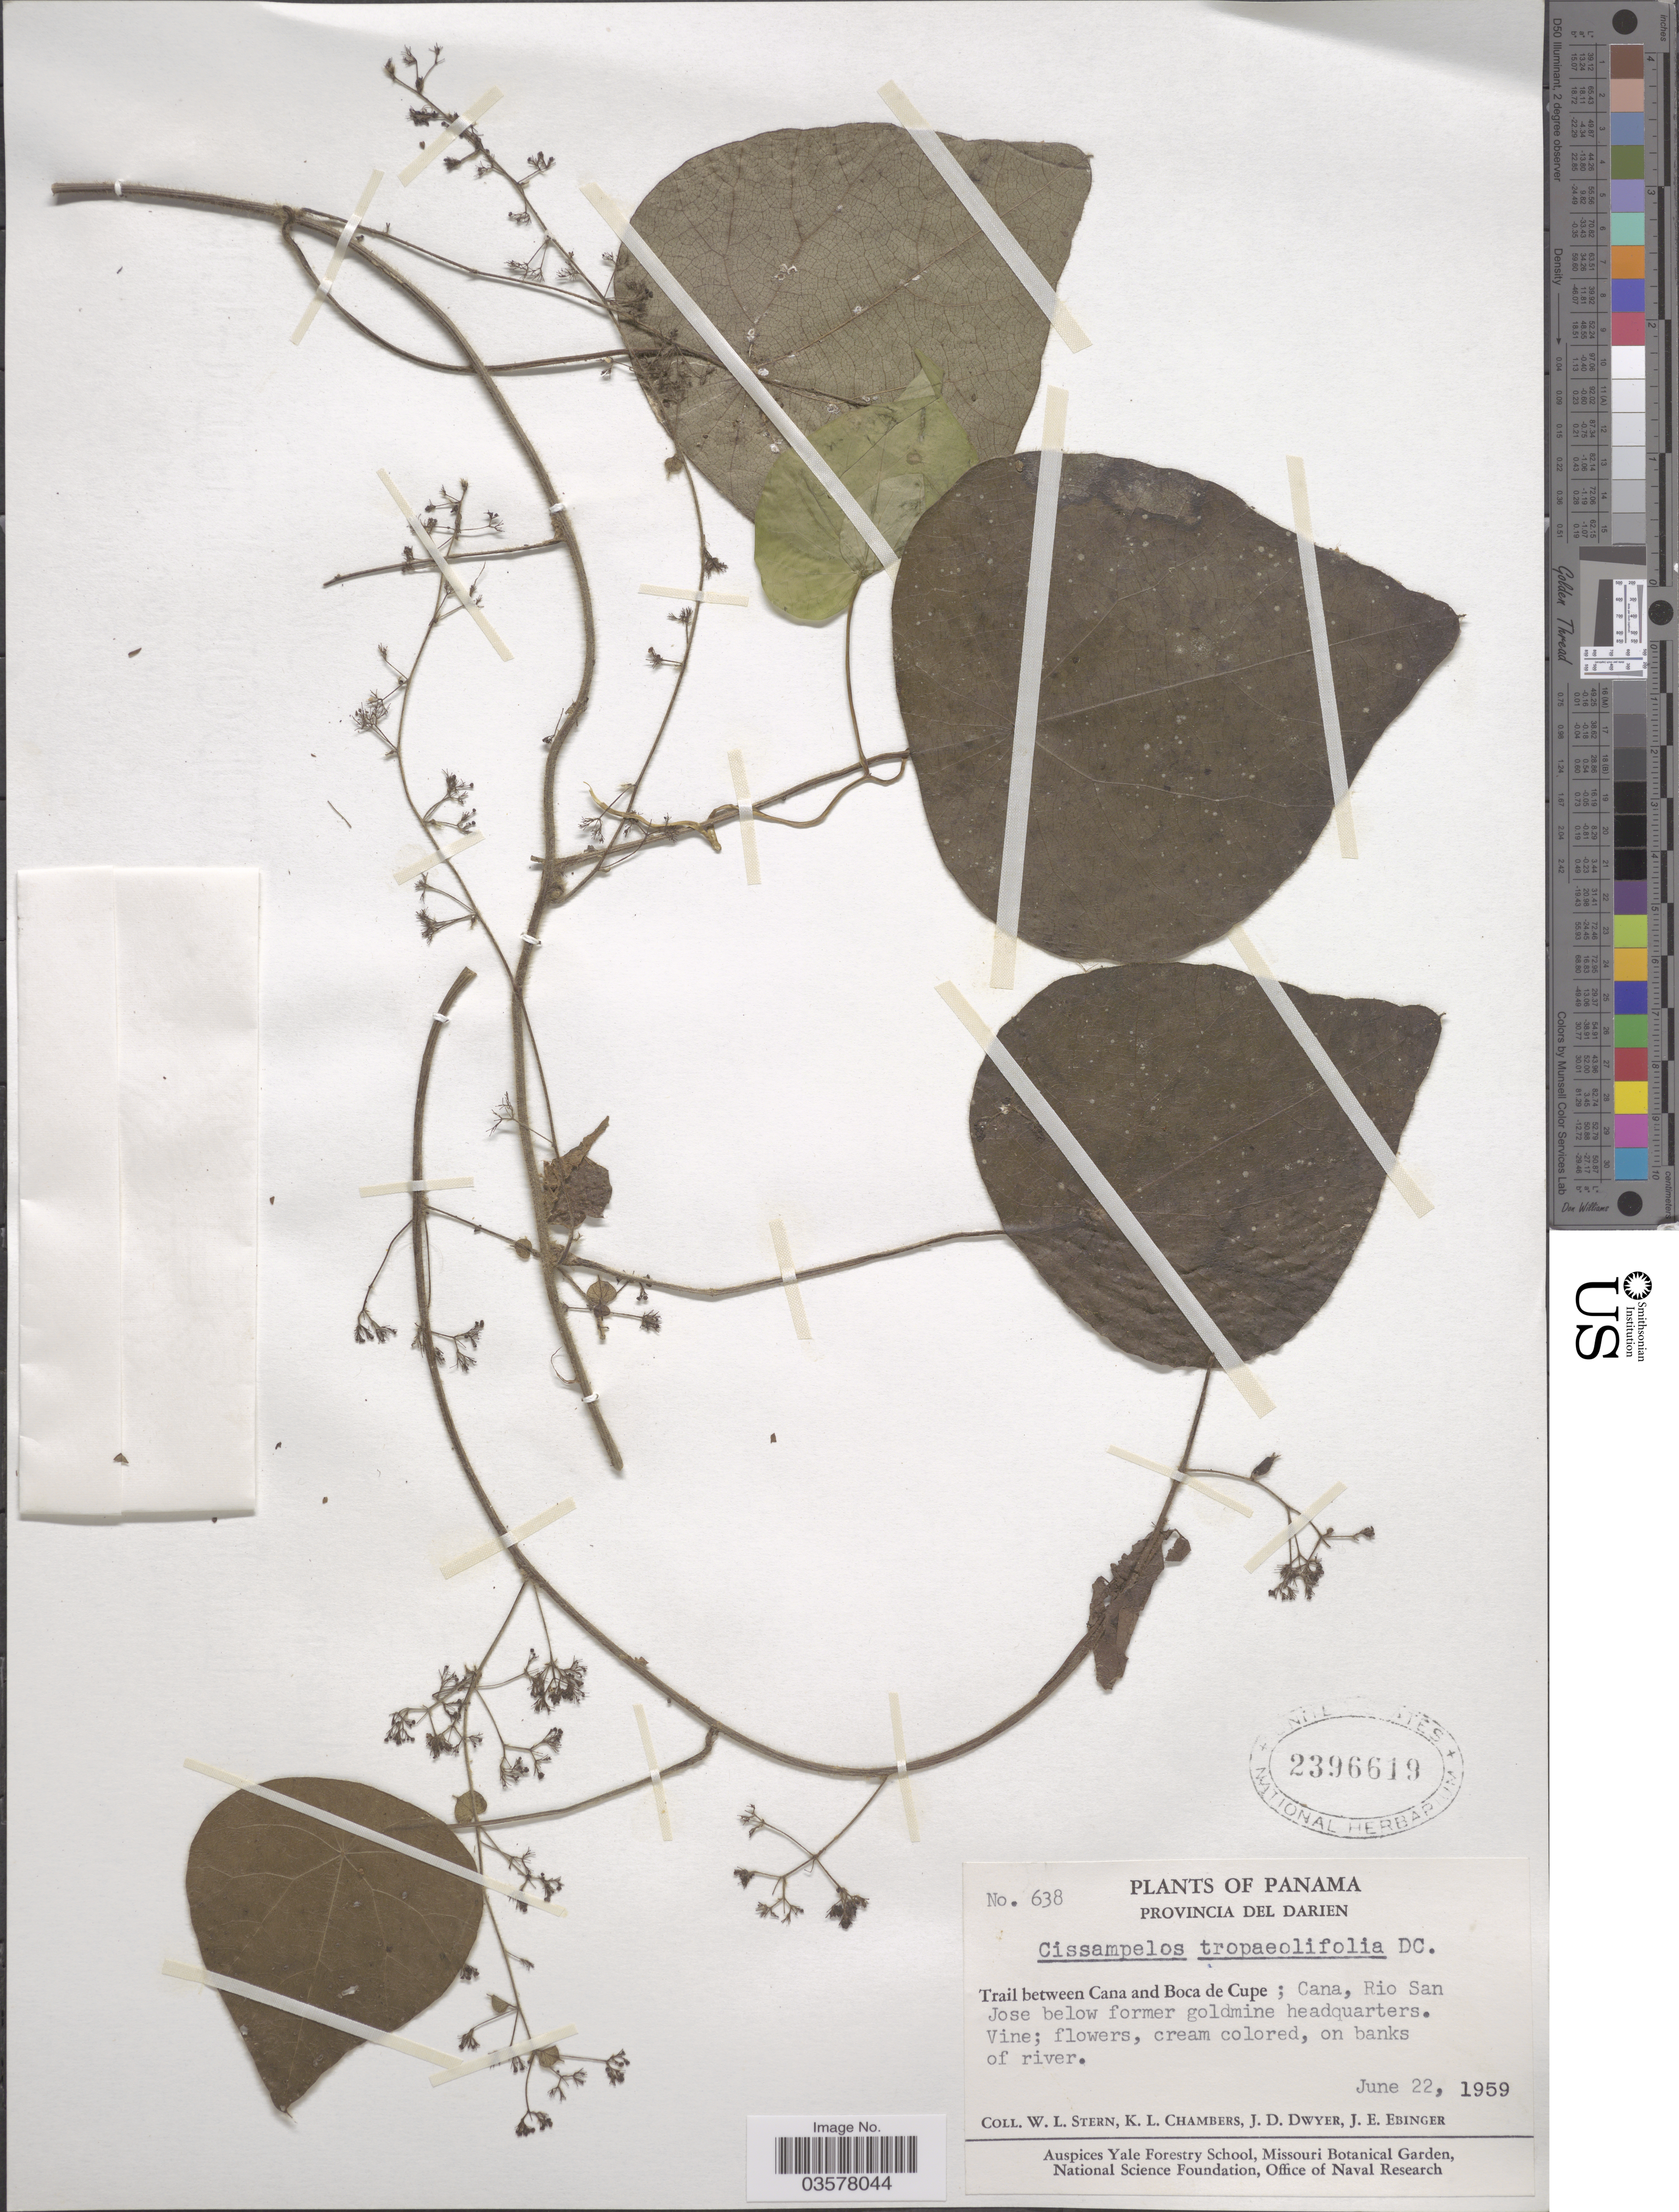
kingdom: Plantae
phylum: Tracheophyta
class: Magnoliopsida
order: Ranunculales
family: Menispermaceae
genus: Cissampelos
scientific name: Cissampelos tropaeolifolia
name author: DC.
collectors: W. L. Stern, K. Chambers, J. D. Dwyer & J. Ebinger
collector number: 638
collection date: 1959-06-22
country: Panama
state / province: Darien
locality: Trail between Cana and Boca de Cupe; Cana, Rio San Jose below former goldmine headquarters.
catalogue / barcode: US 2396619